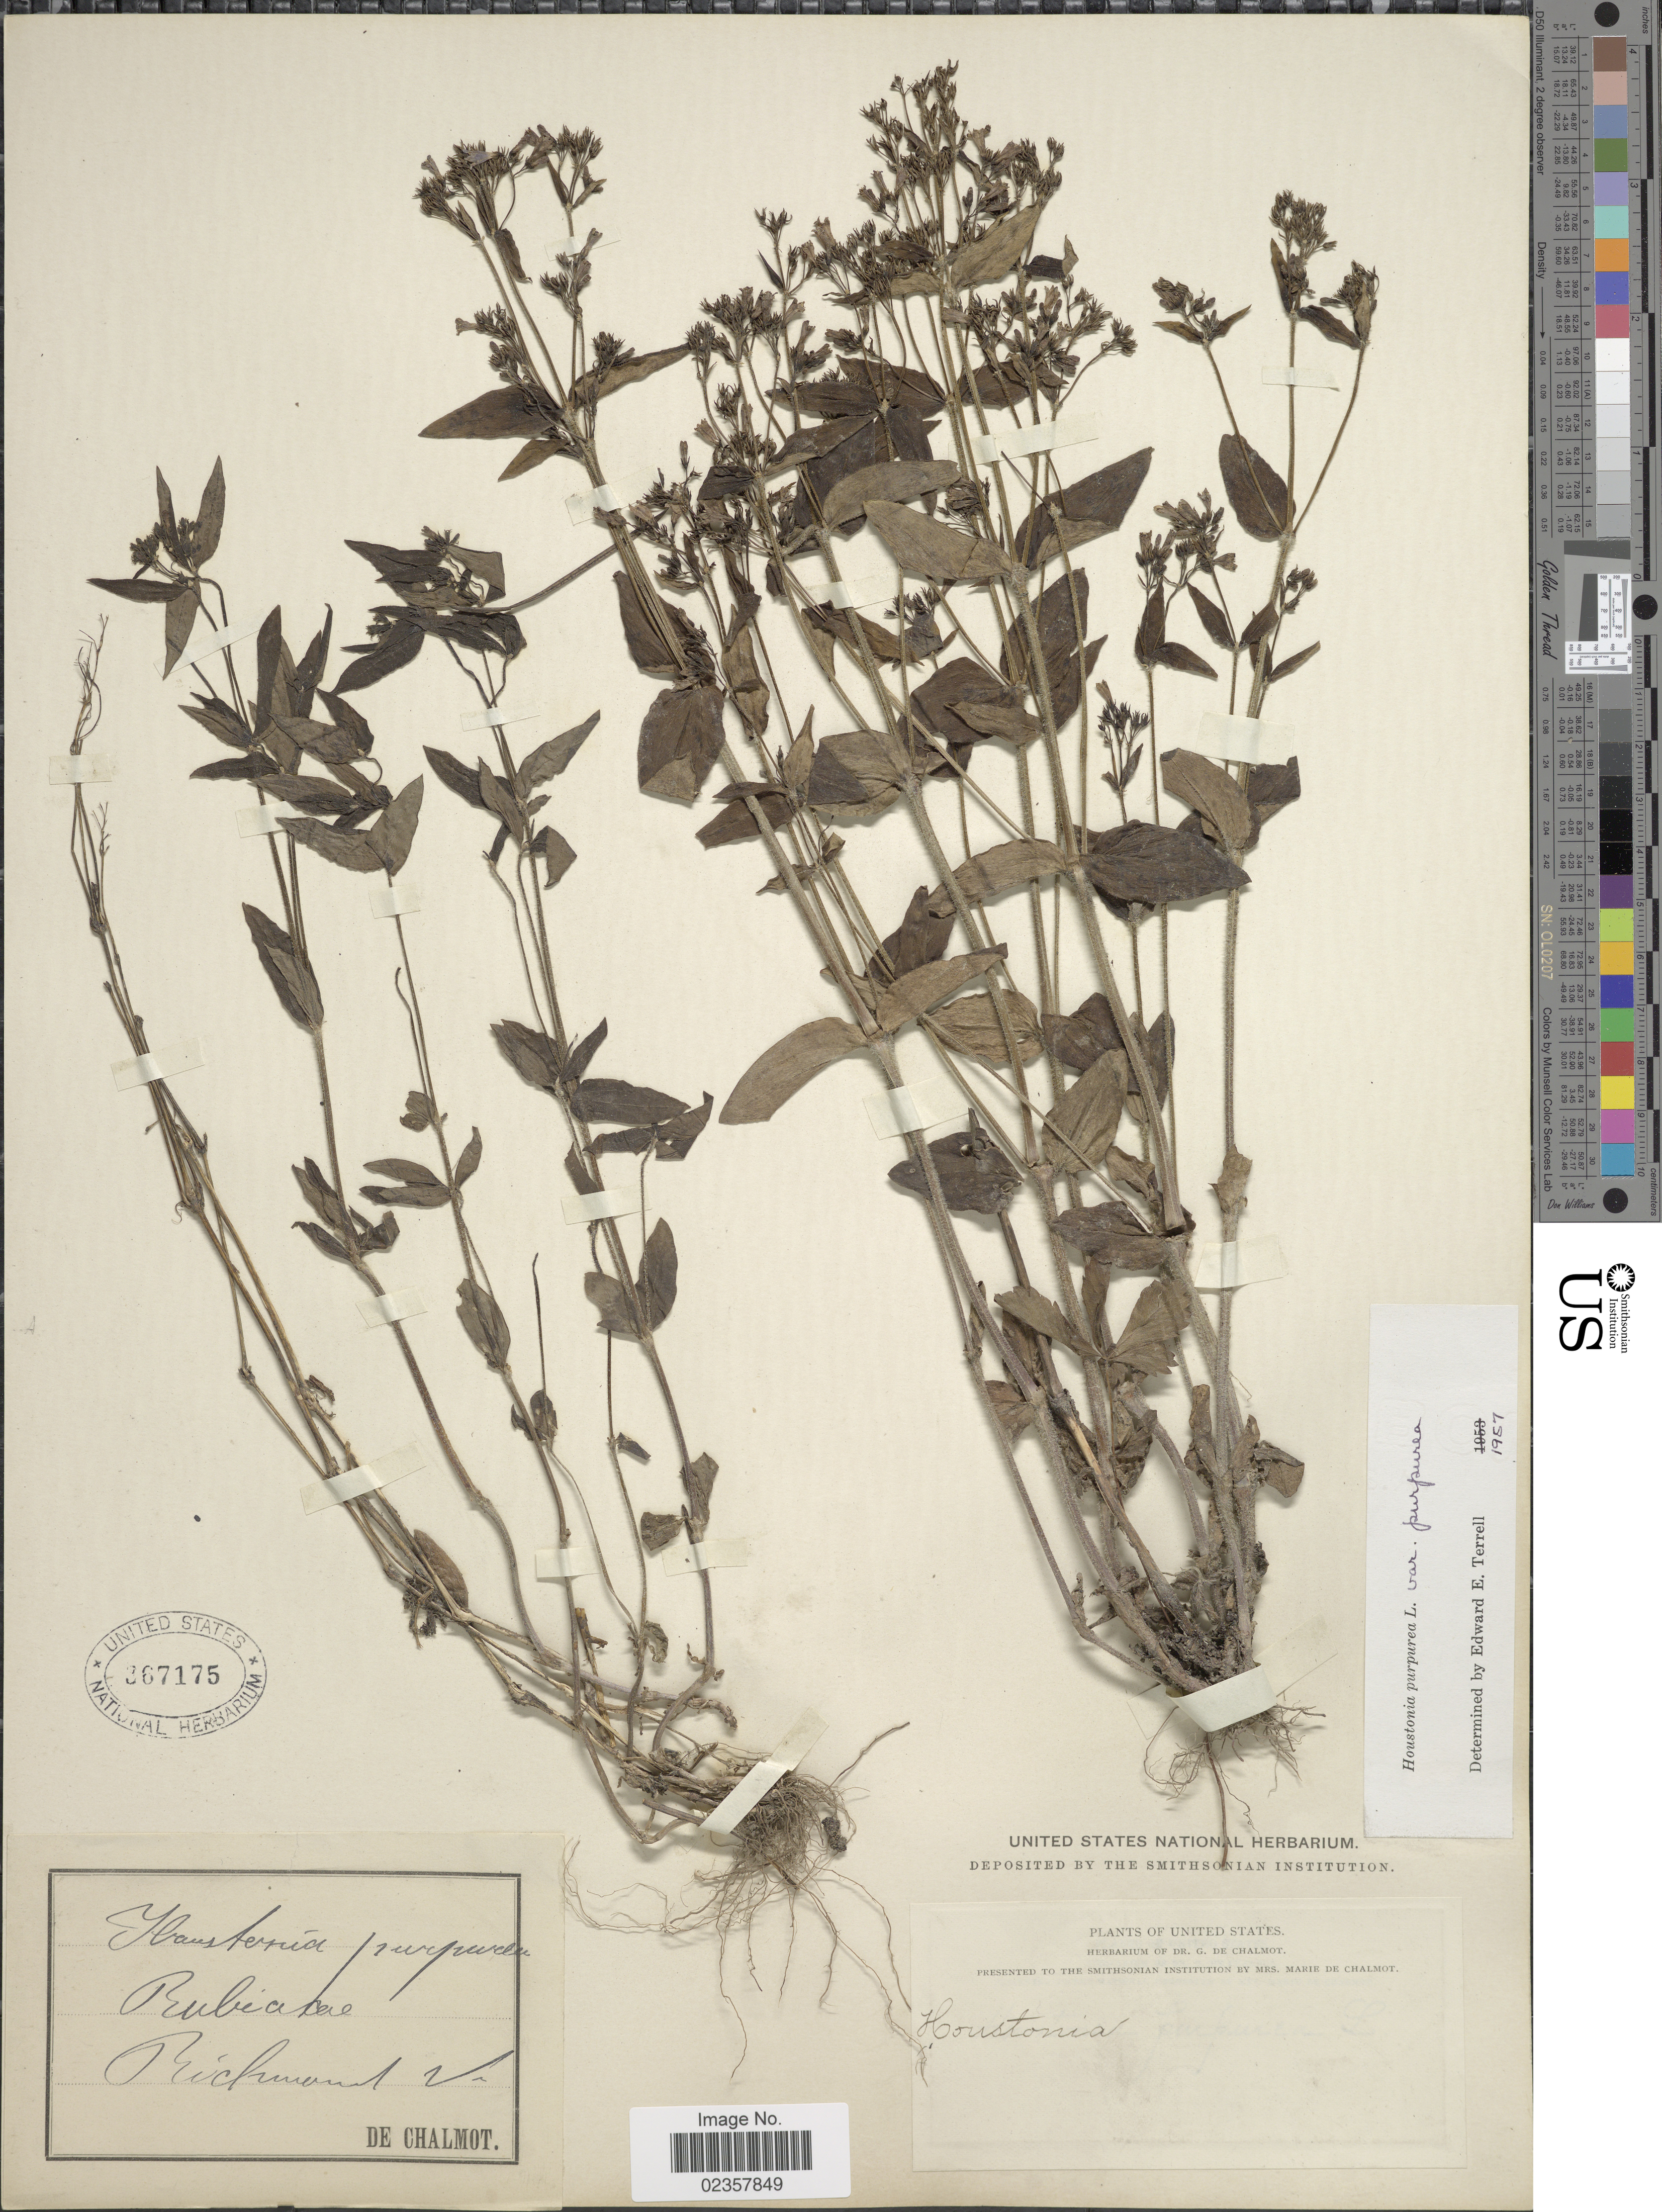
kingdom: Plantae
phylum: Tracheophyta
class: Magnoliopsida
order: Gentianales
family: Rubiaceae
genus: Houstonia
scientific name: Houstonia purpurea var. purpurea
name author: L.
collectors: G. de Chalmot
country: United States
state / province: Virginia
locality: Richmond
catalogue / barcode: US 367175